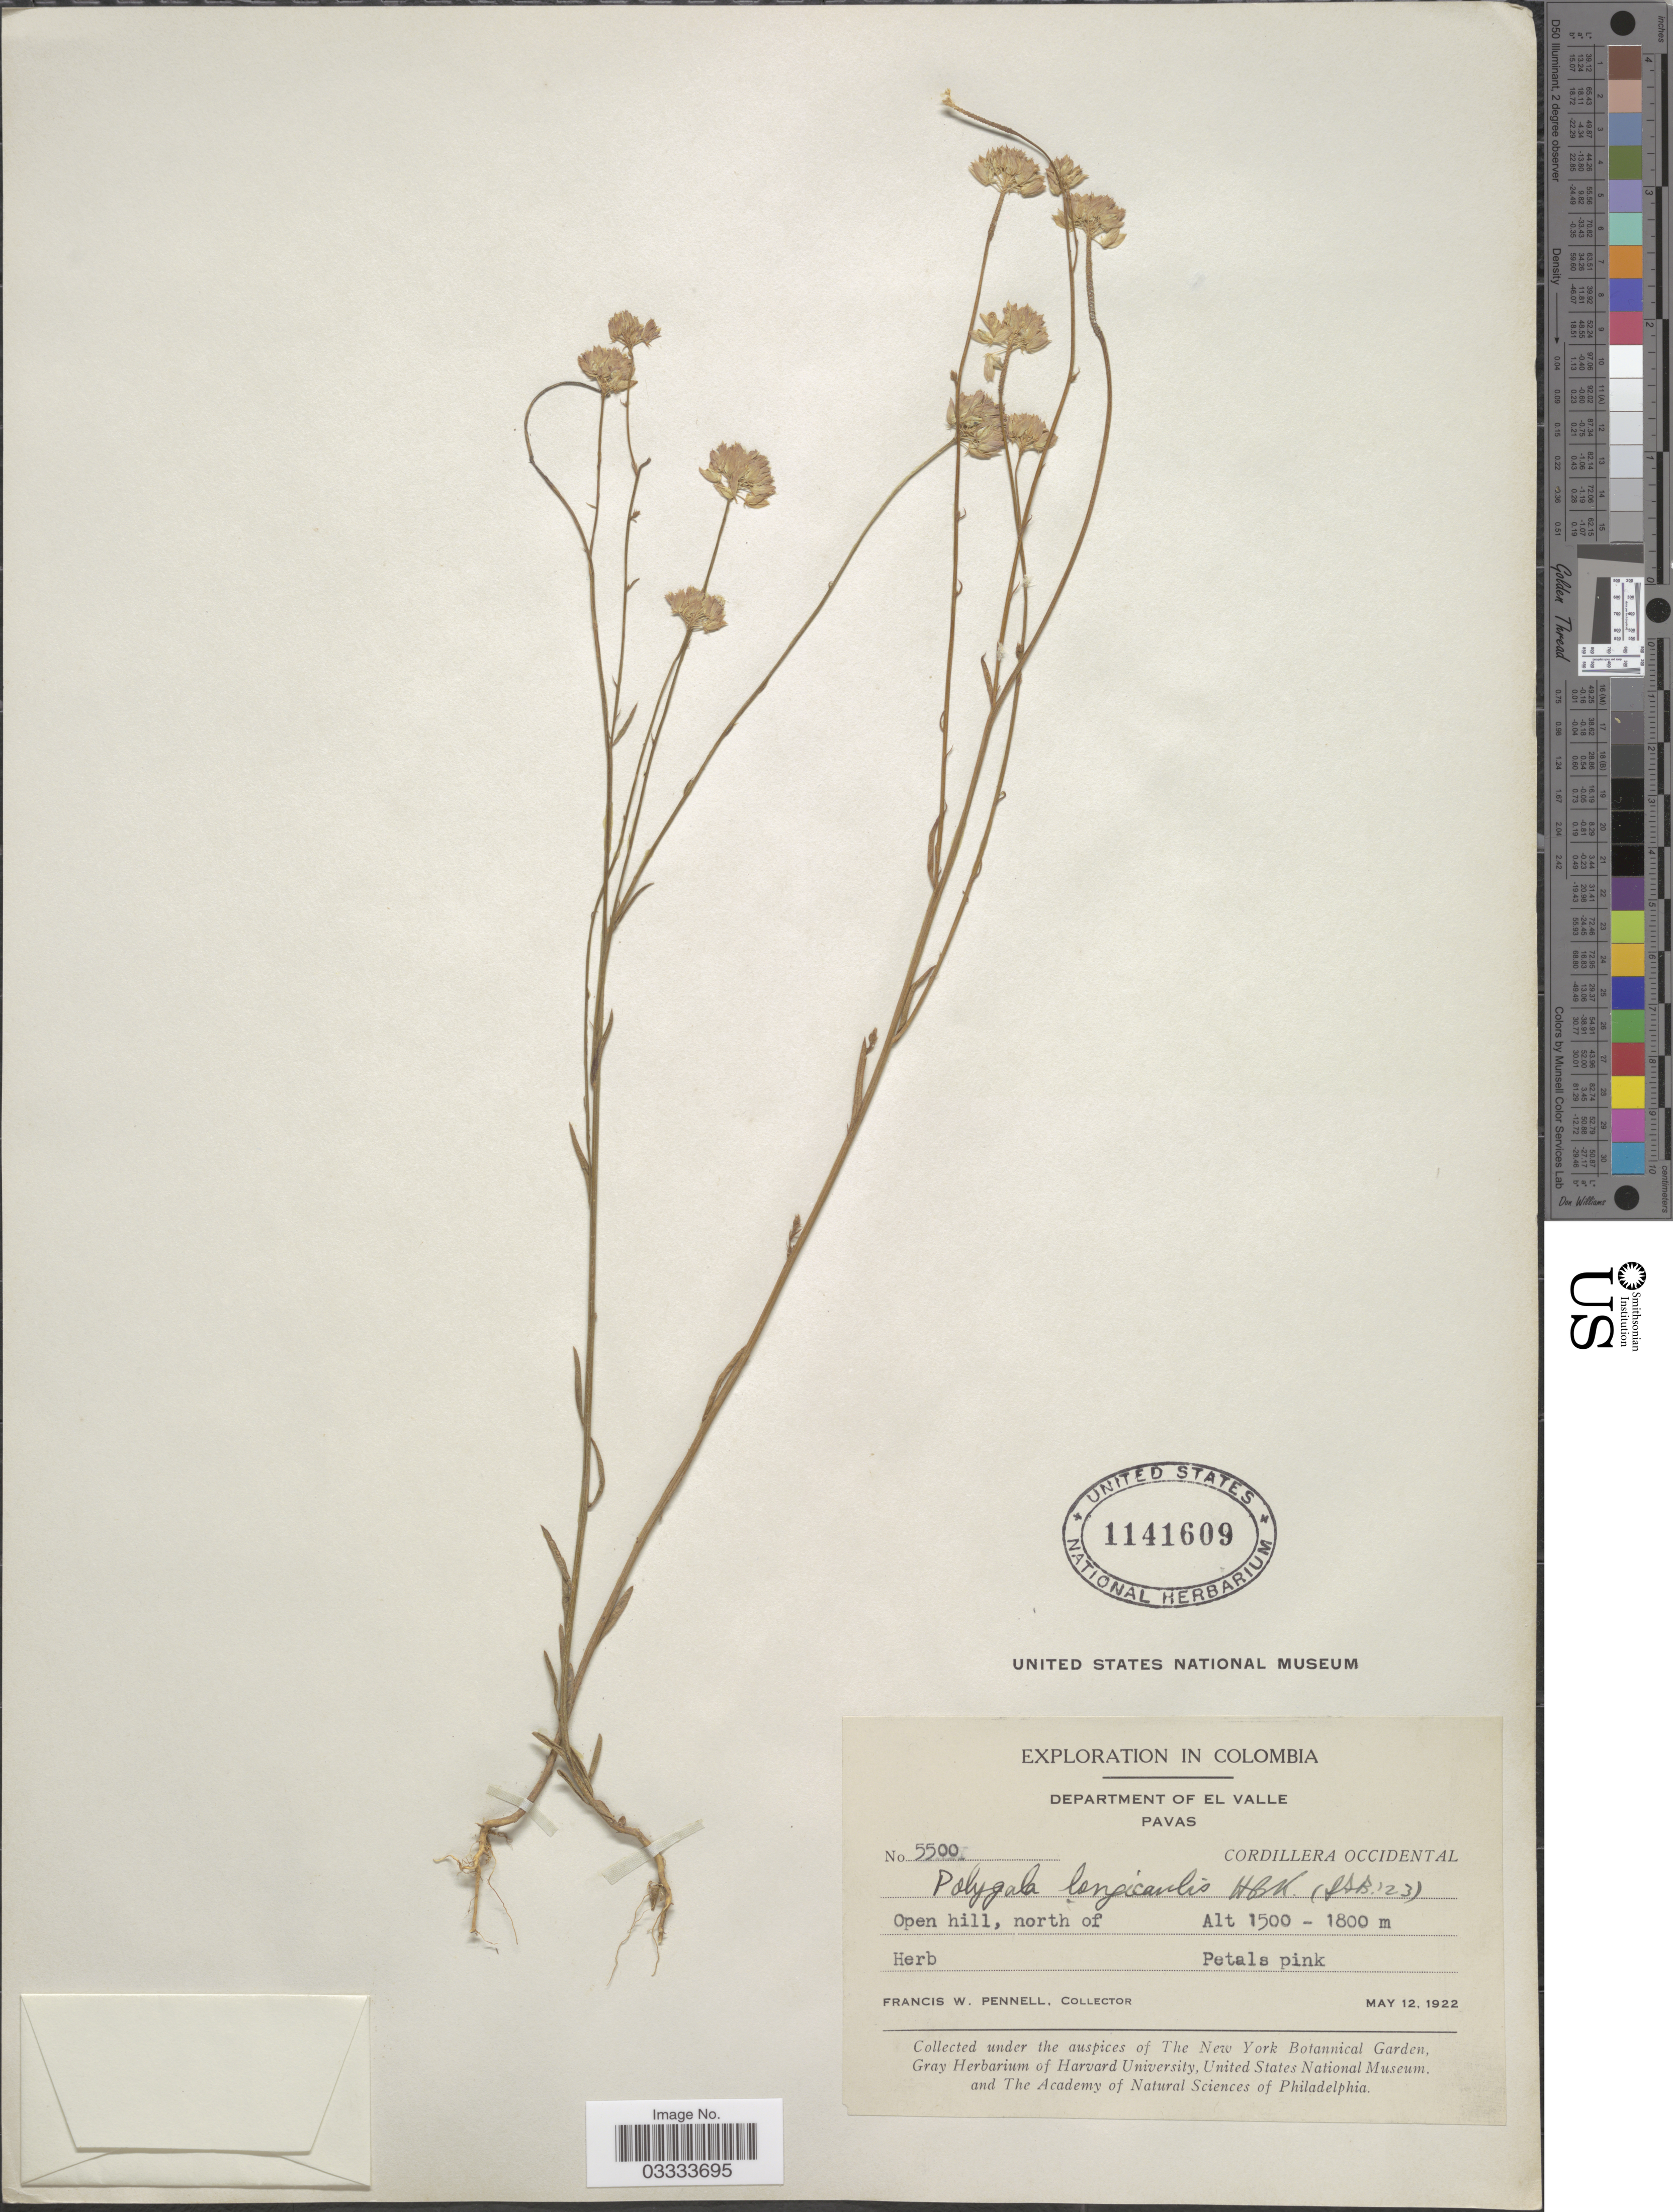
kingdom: Plantae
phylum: Tracheophyta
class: Magnoliopsida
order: Fabales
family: Polygalaceae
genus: Polygala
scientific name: Polygala longicaulis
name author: Kunth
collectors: F. W. Pennell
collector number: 5500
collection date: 1922-05-12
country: Colombia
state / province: Valle del Cauca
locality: Department of El Valle. Pavas. Cordillera Occidental. Open hill, north of Herb.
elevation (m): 1500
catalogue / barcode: US 1141609